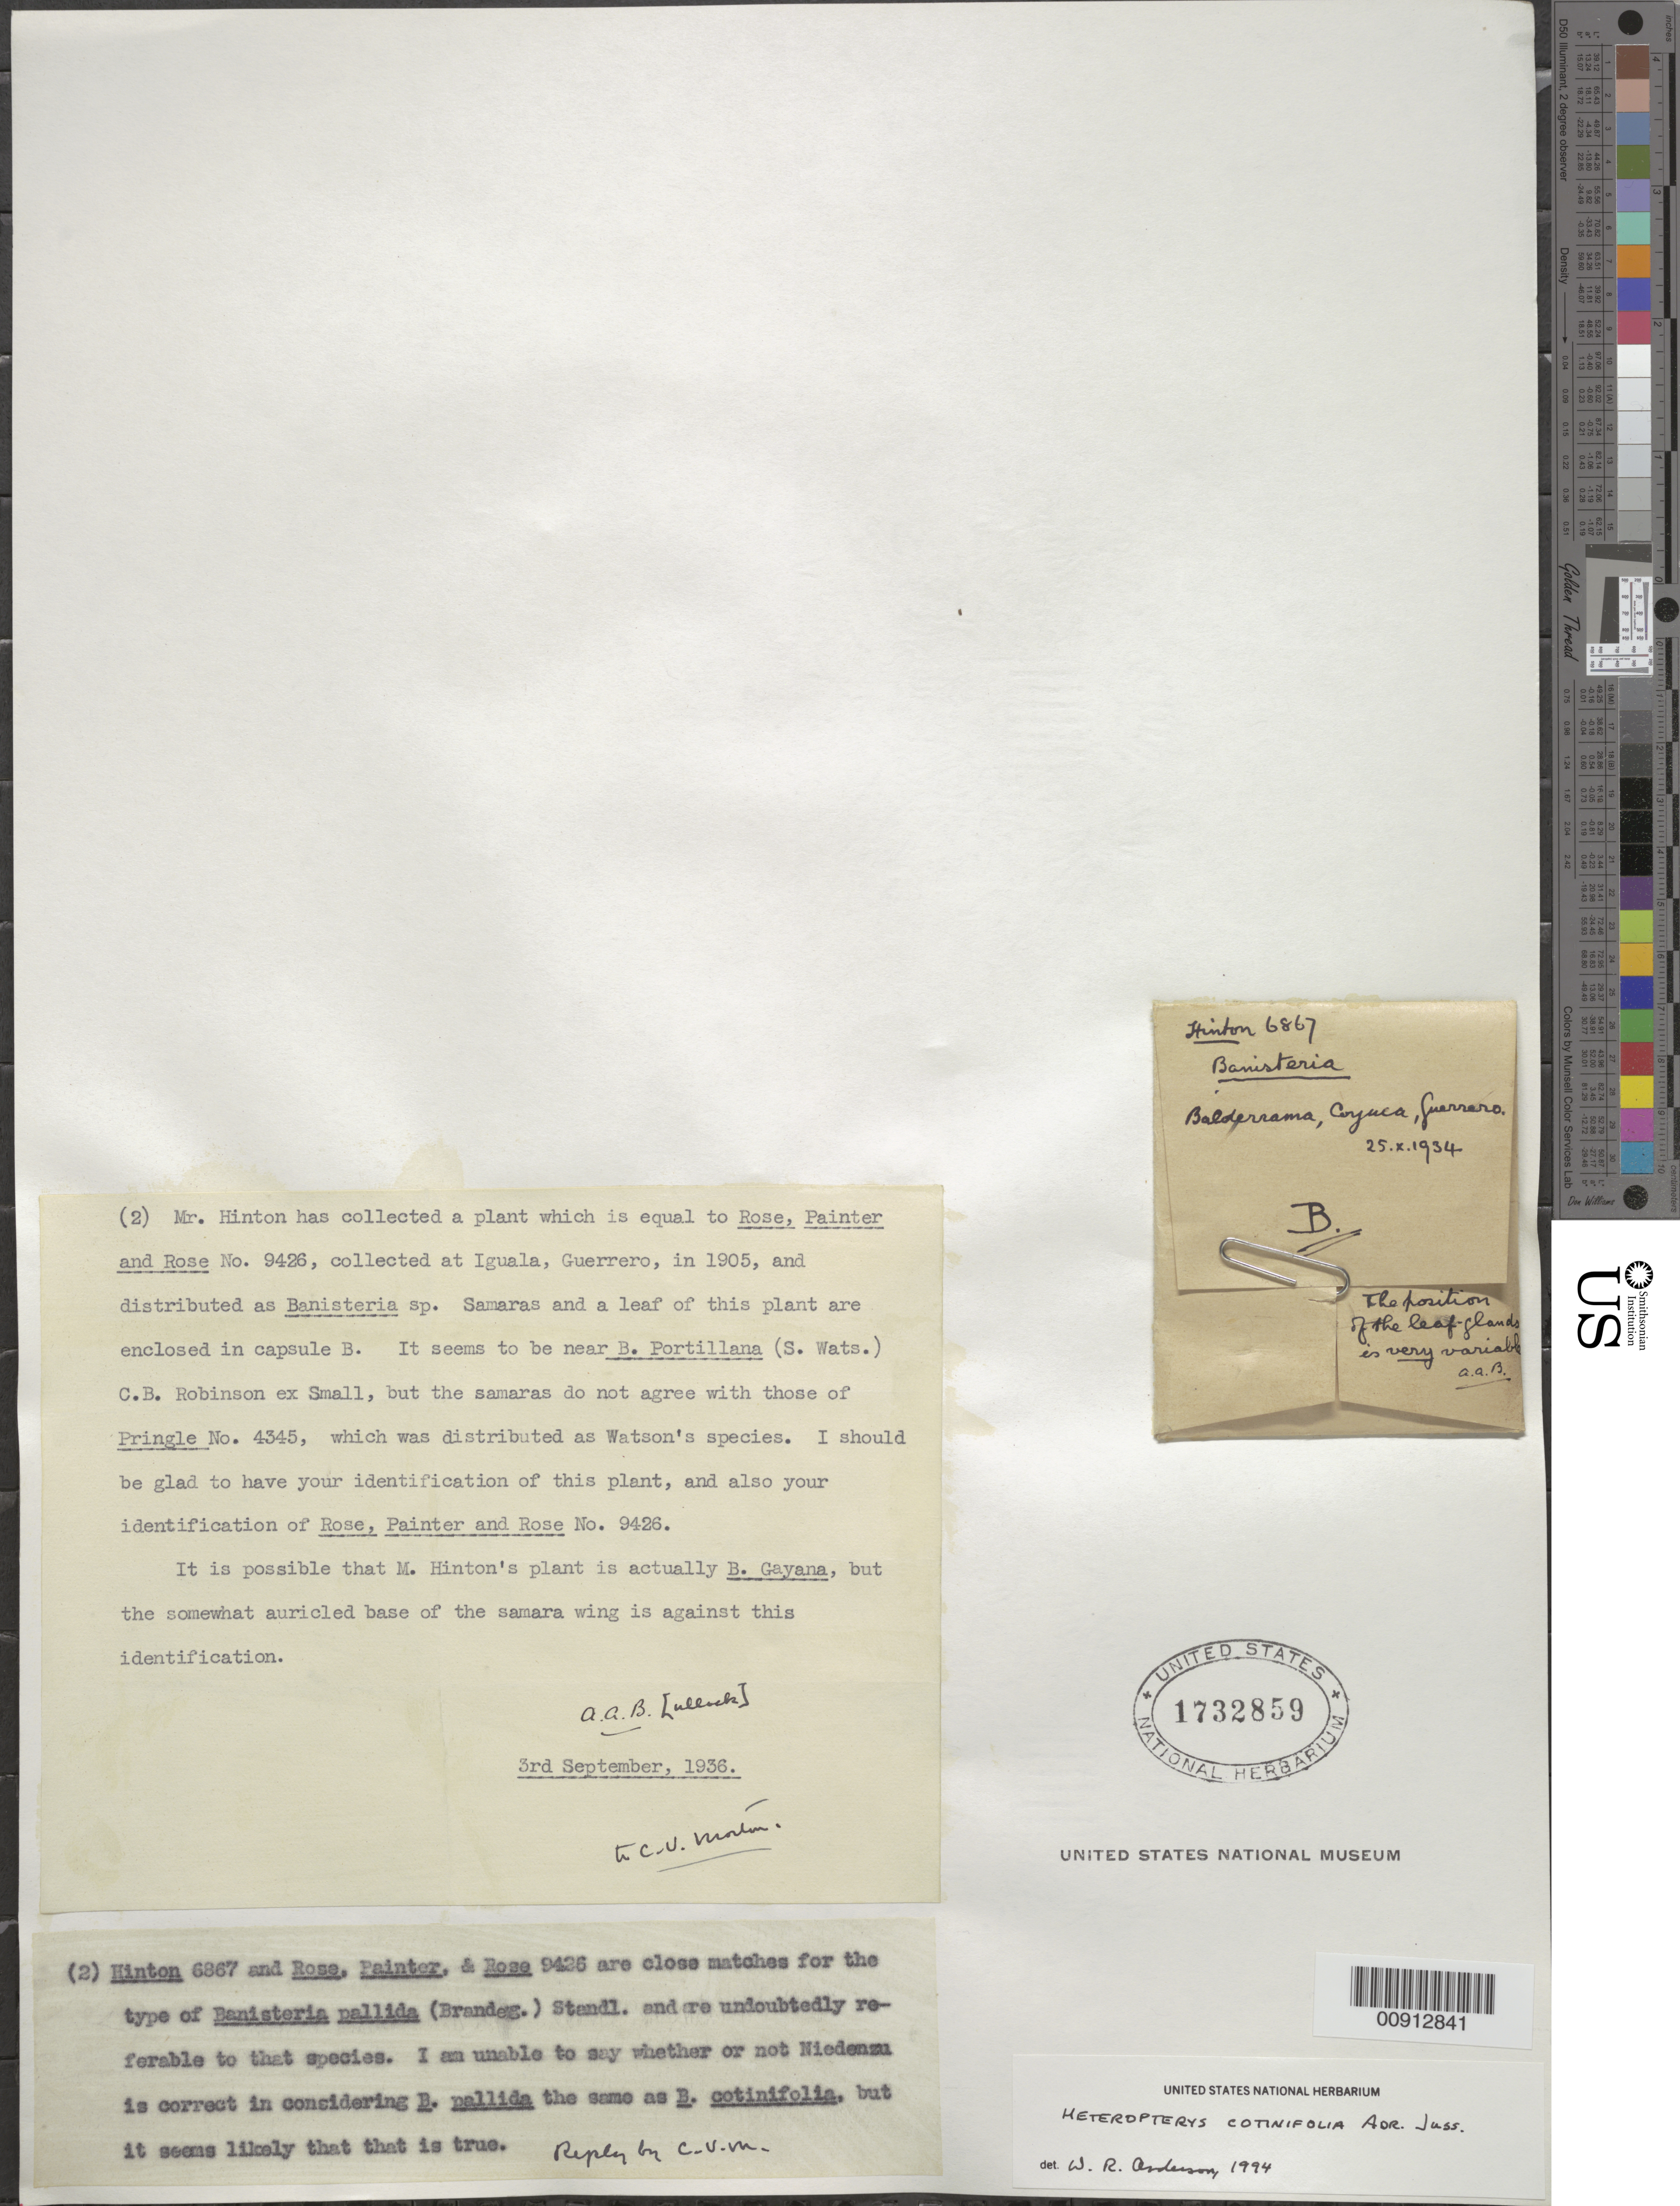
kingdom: Plantae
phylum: Tracheophyta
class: Magnoliopsida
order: Malpighiales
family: Malpighiaceae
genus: Heteropterys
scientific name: Heteropterys cotinifolia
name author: A. Juss.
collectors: G. B. Hinton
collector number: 6867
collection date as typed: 25 Oct 1934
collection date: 1934-10-25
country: Mexico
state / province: Guerrero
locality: Balderrama, Coyuca, Guerrero.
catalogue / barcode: US 1732859